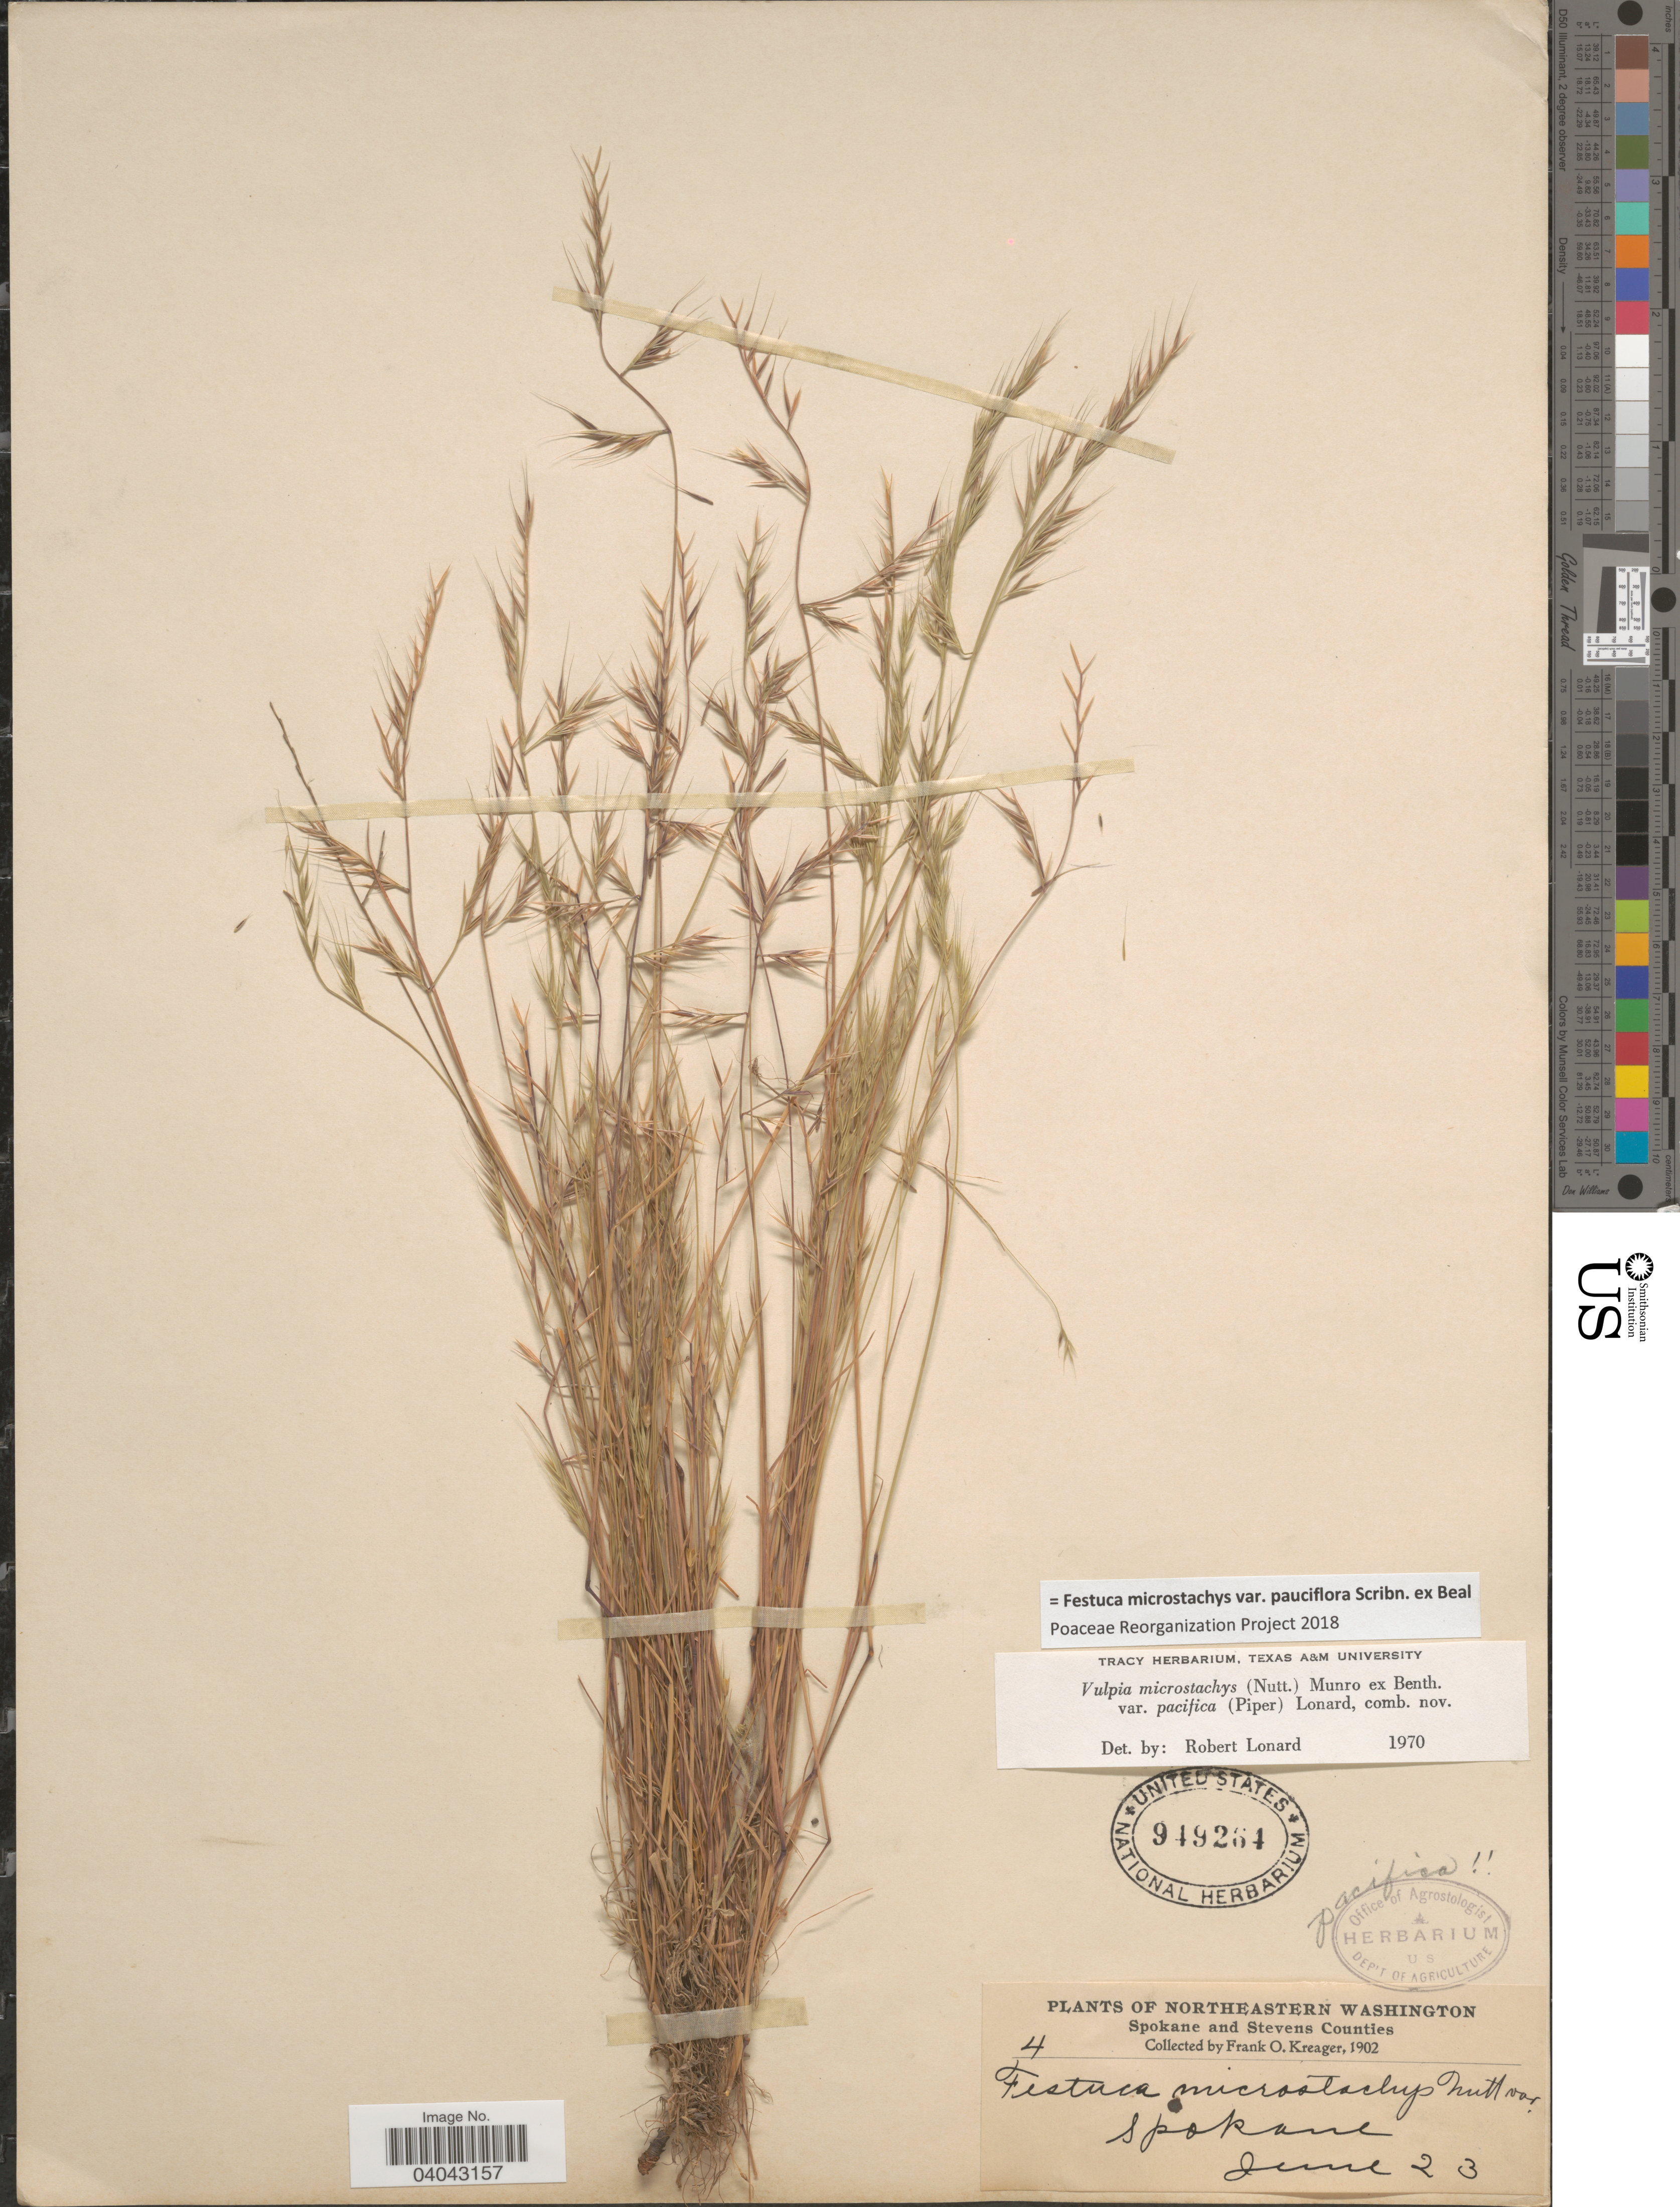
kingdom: Plantae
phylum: Tracheophyta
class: Liliopsida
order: Poales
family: Poaceae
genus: Festuca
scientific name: Festuca microstachys var. pauciflora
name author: Scribn. ex W.J. Beal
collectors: F. Kreager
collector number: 4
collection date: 1902-06-23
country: United States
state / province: Washington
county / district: Spokane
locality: Northeastern Washington. Spokane County. Spokane.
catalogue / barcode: US 949264